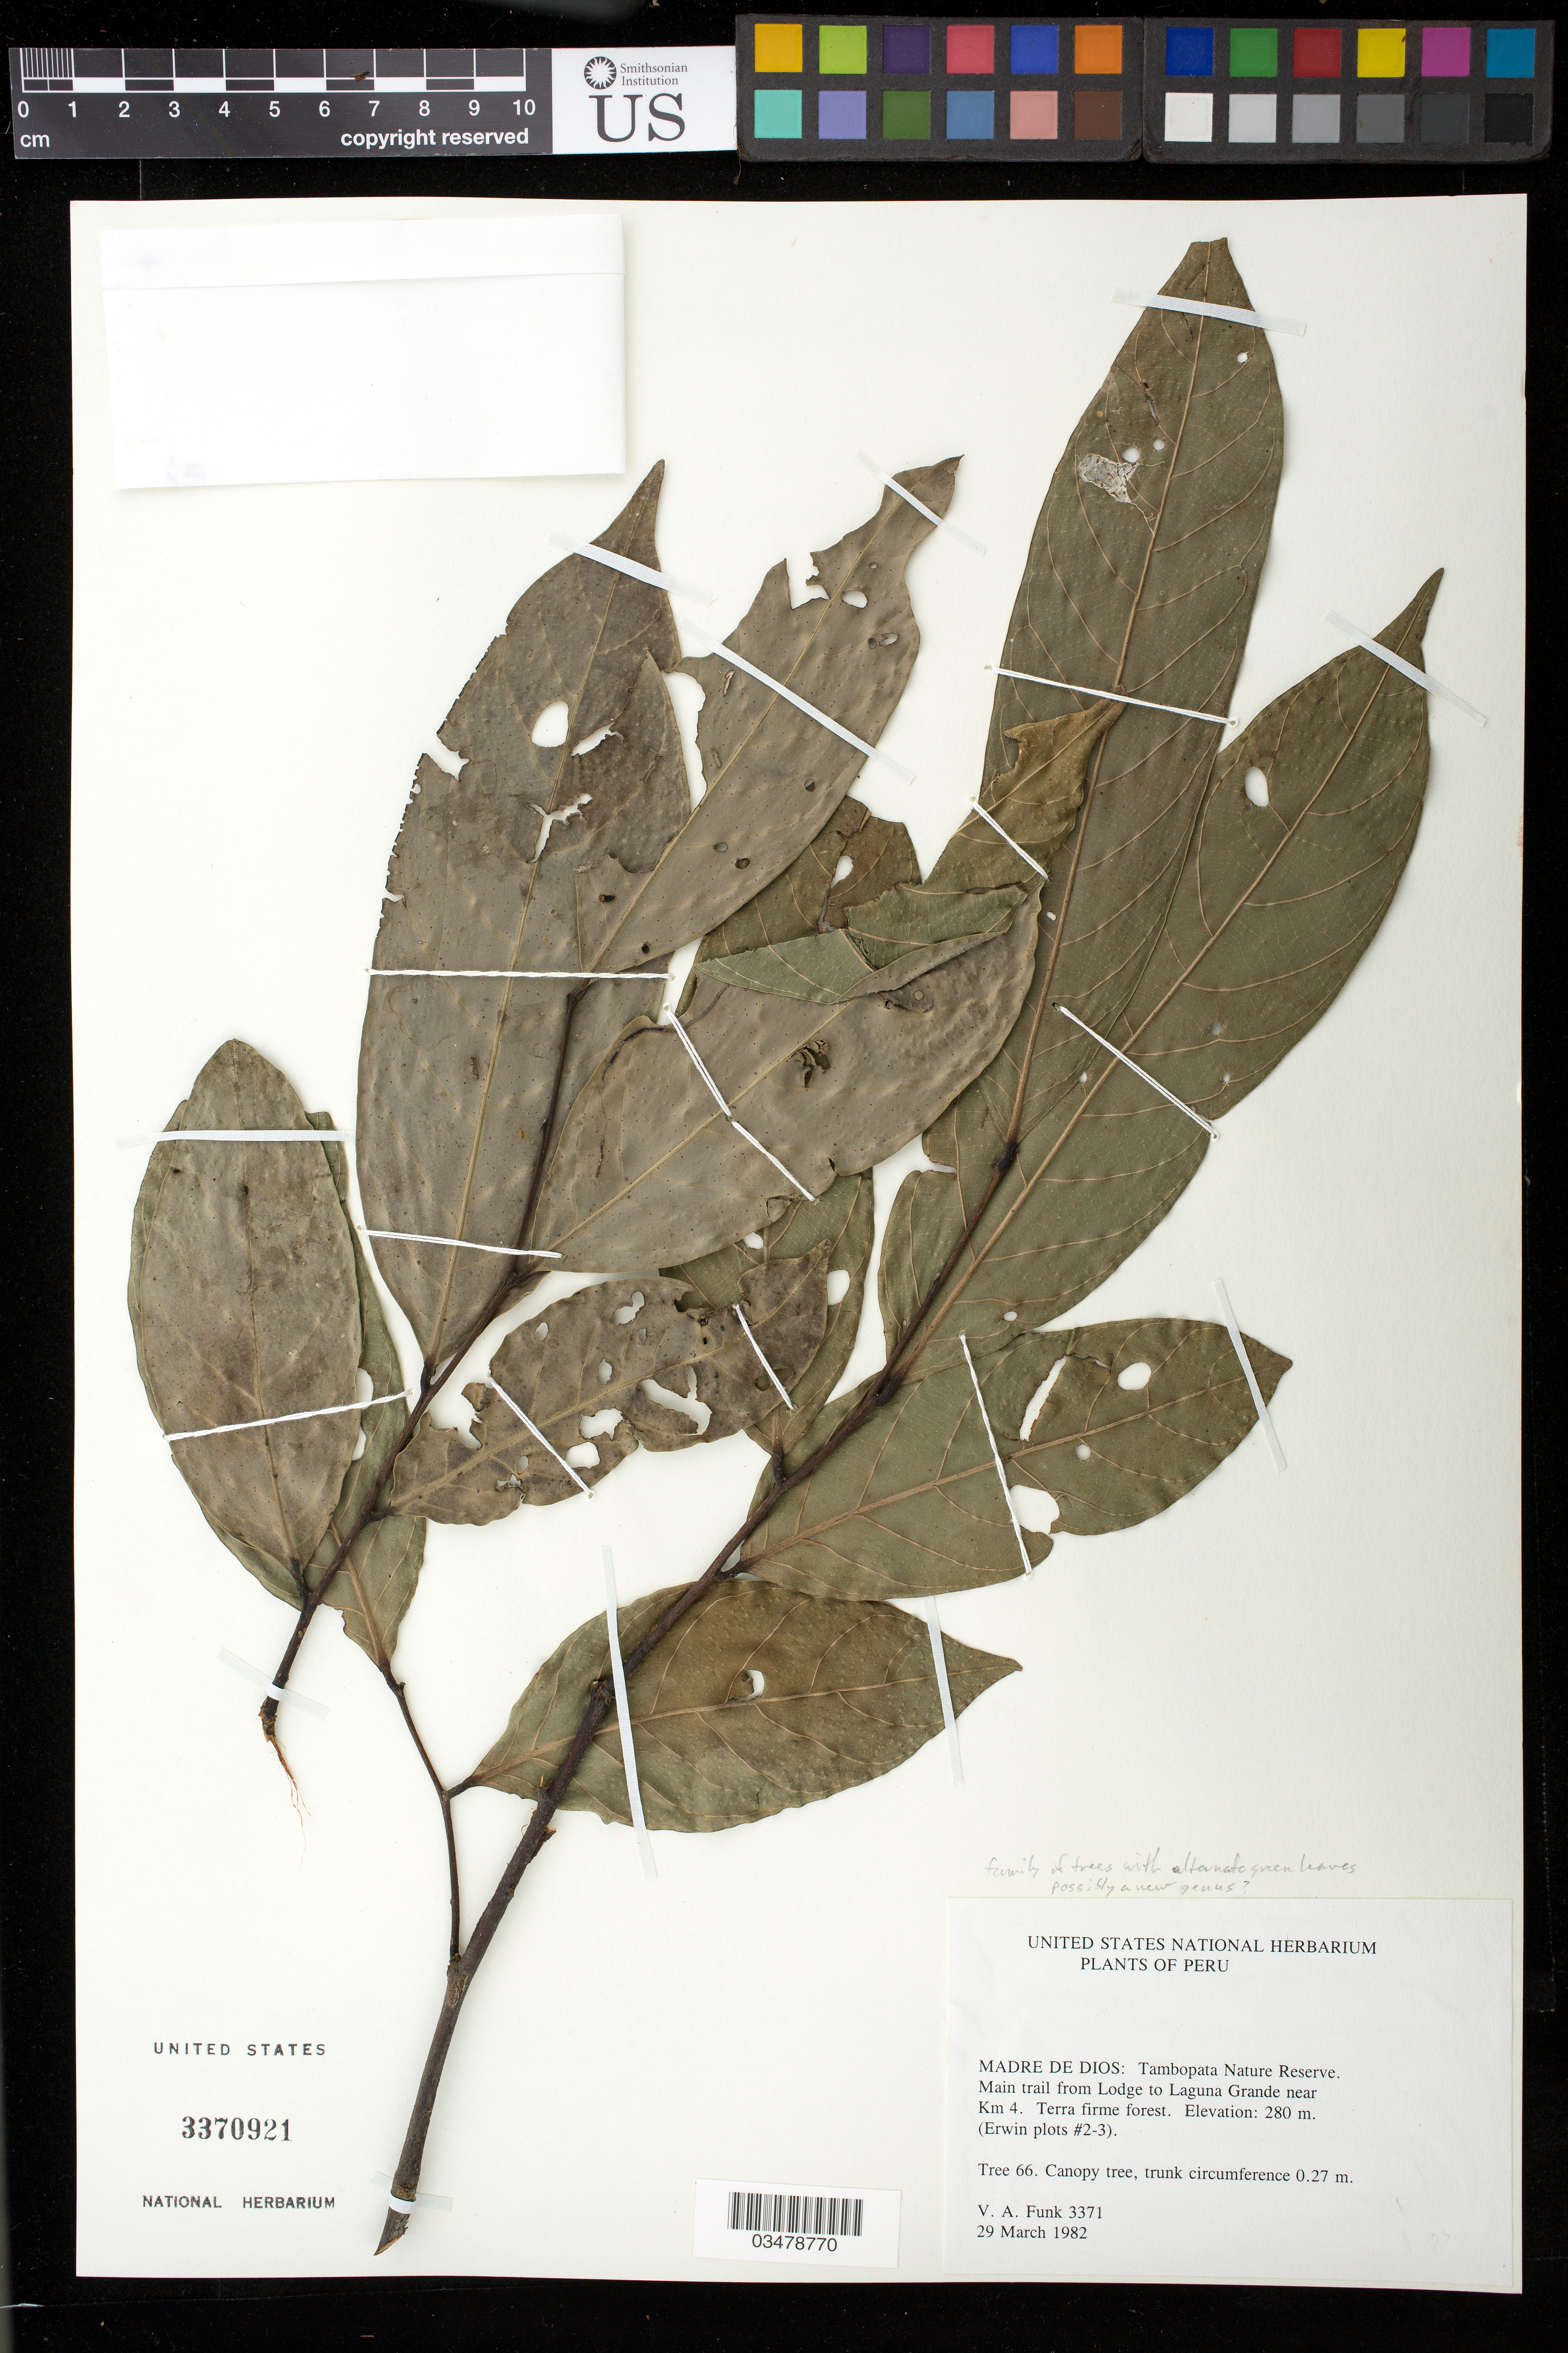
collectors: V. Funk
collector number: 3371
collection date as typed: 29 Mar 1982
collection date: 1982-03-29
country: Peru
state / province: Madre de Dios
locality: Tambopata Nature Reserve. Main trail from Lodge to Laguna Grande near Km 4 (Erwin plots #2-3)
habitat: Terra firme forest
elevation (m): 280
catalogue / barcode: US 3370921